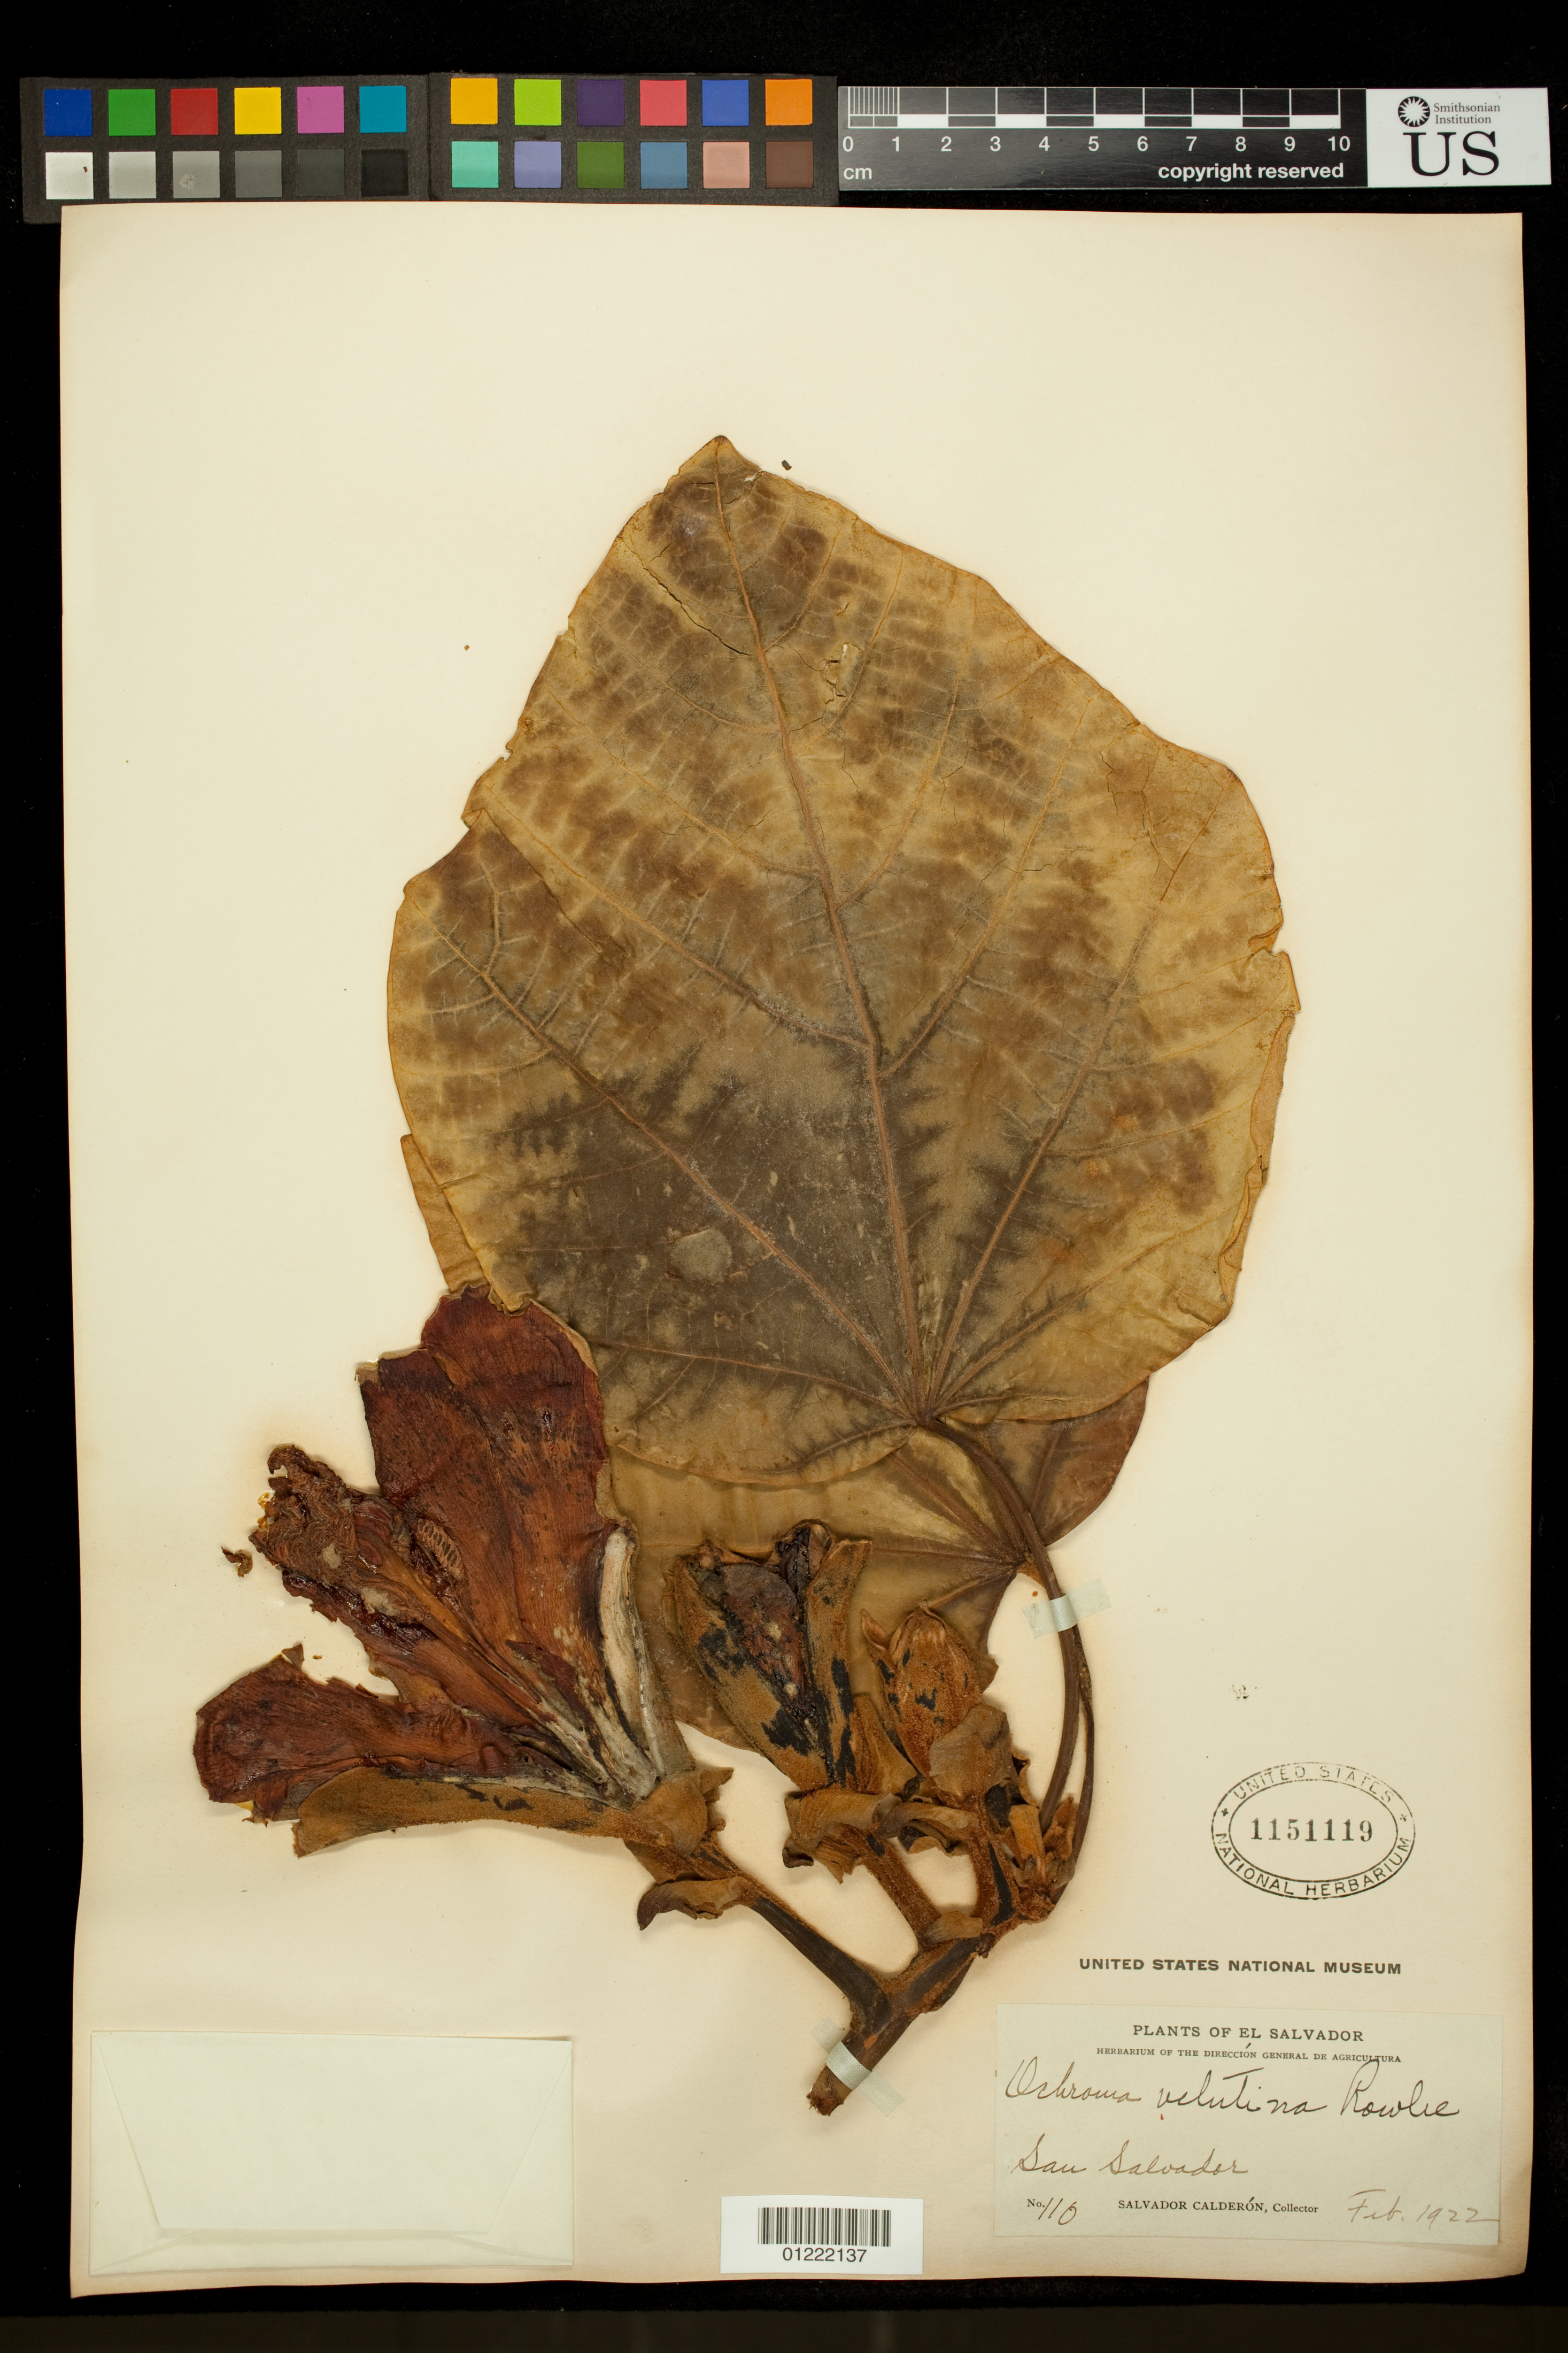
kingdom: Plantae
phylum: Tracheophyta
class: Magnoliopsida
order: Malvales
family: Malvaceae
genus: Ochroma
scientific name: Ochroma pyramidale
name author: (Cav. ex Lam.) Urb.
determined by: Dorr, L. J., (BOT), Smithsonian Institution - National Museum of Natural History (UNITED STATES)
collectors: S. Calderón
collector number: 110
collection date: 1922-02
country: El Salvador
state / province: San Salvador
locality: San Salvador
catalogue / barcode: US 1151119